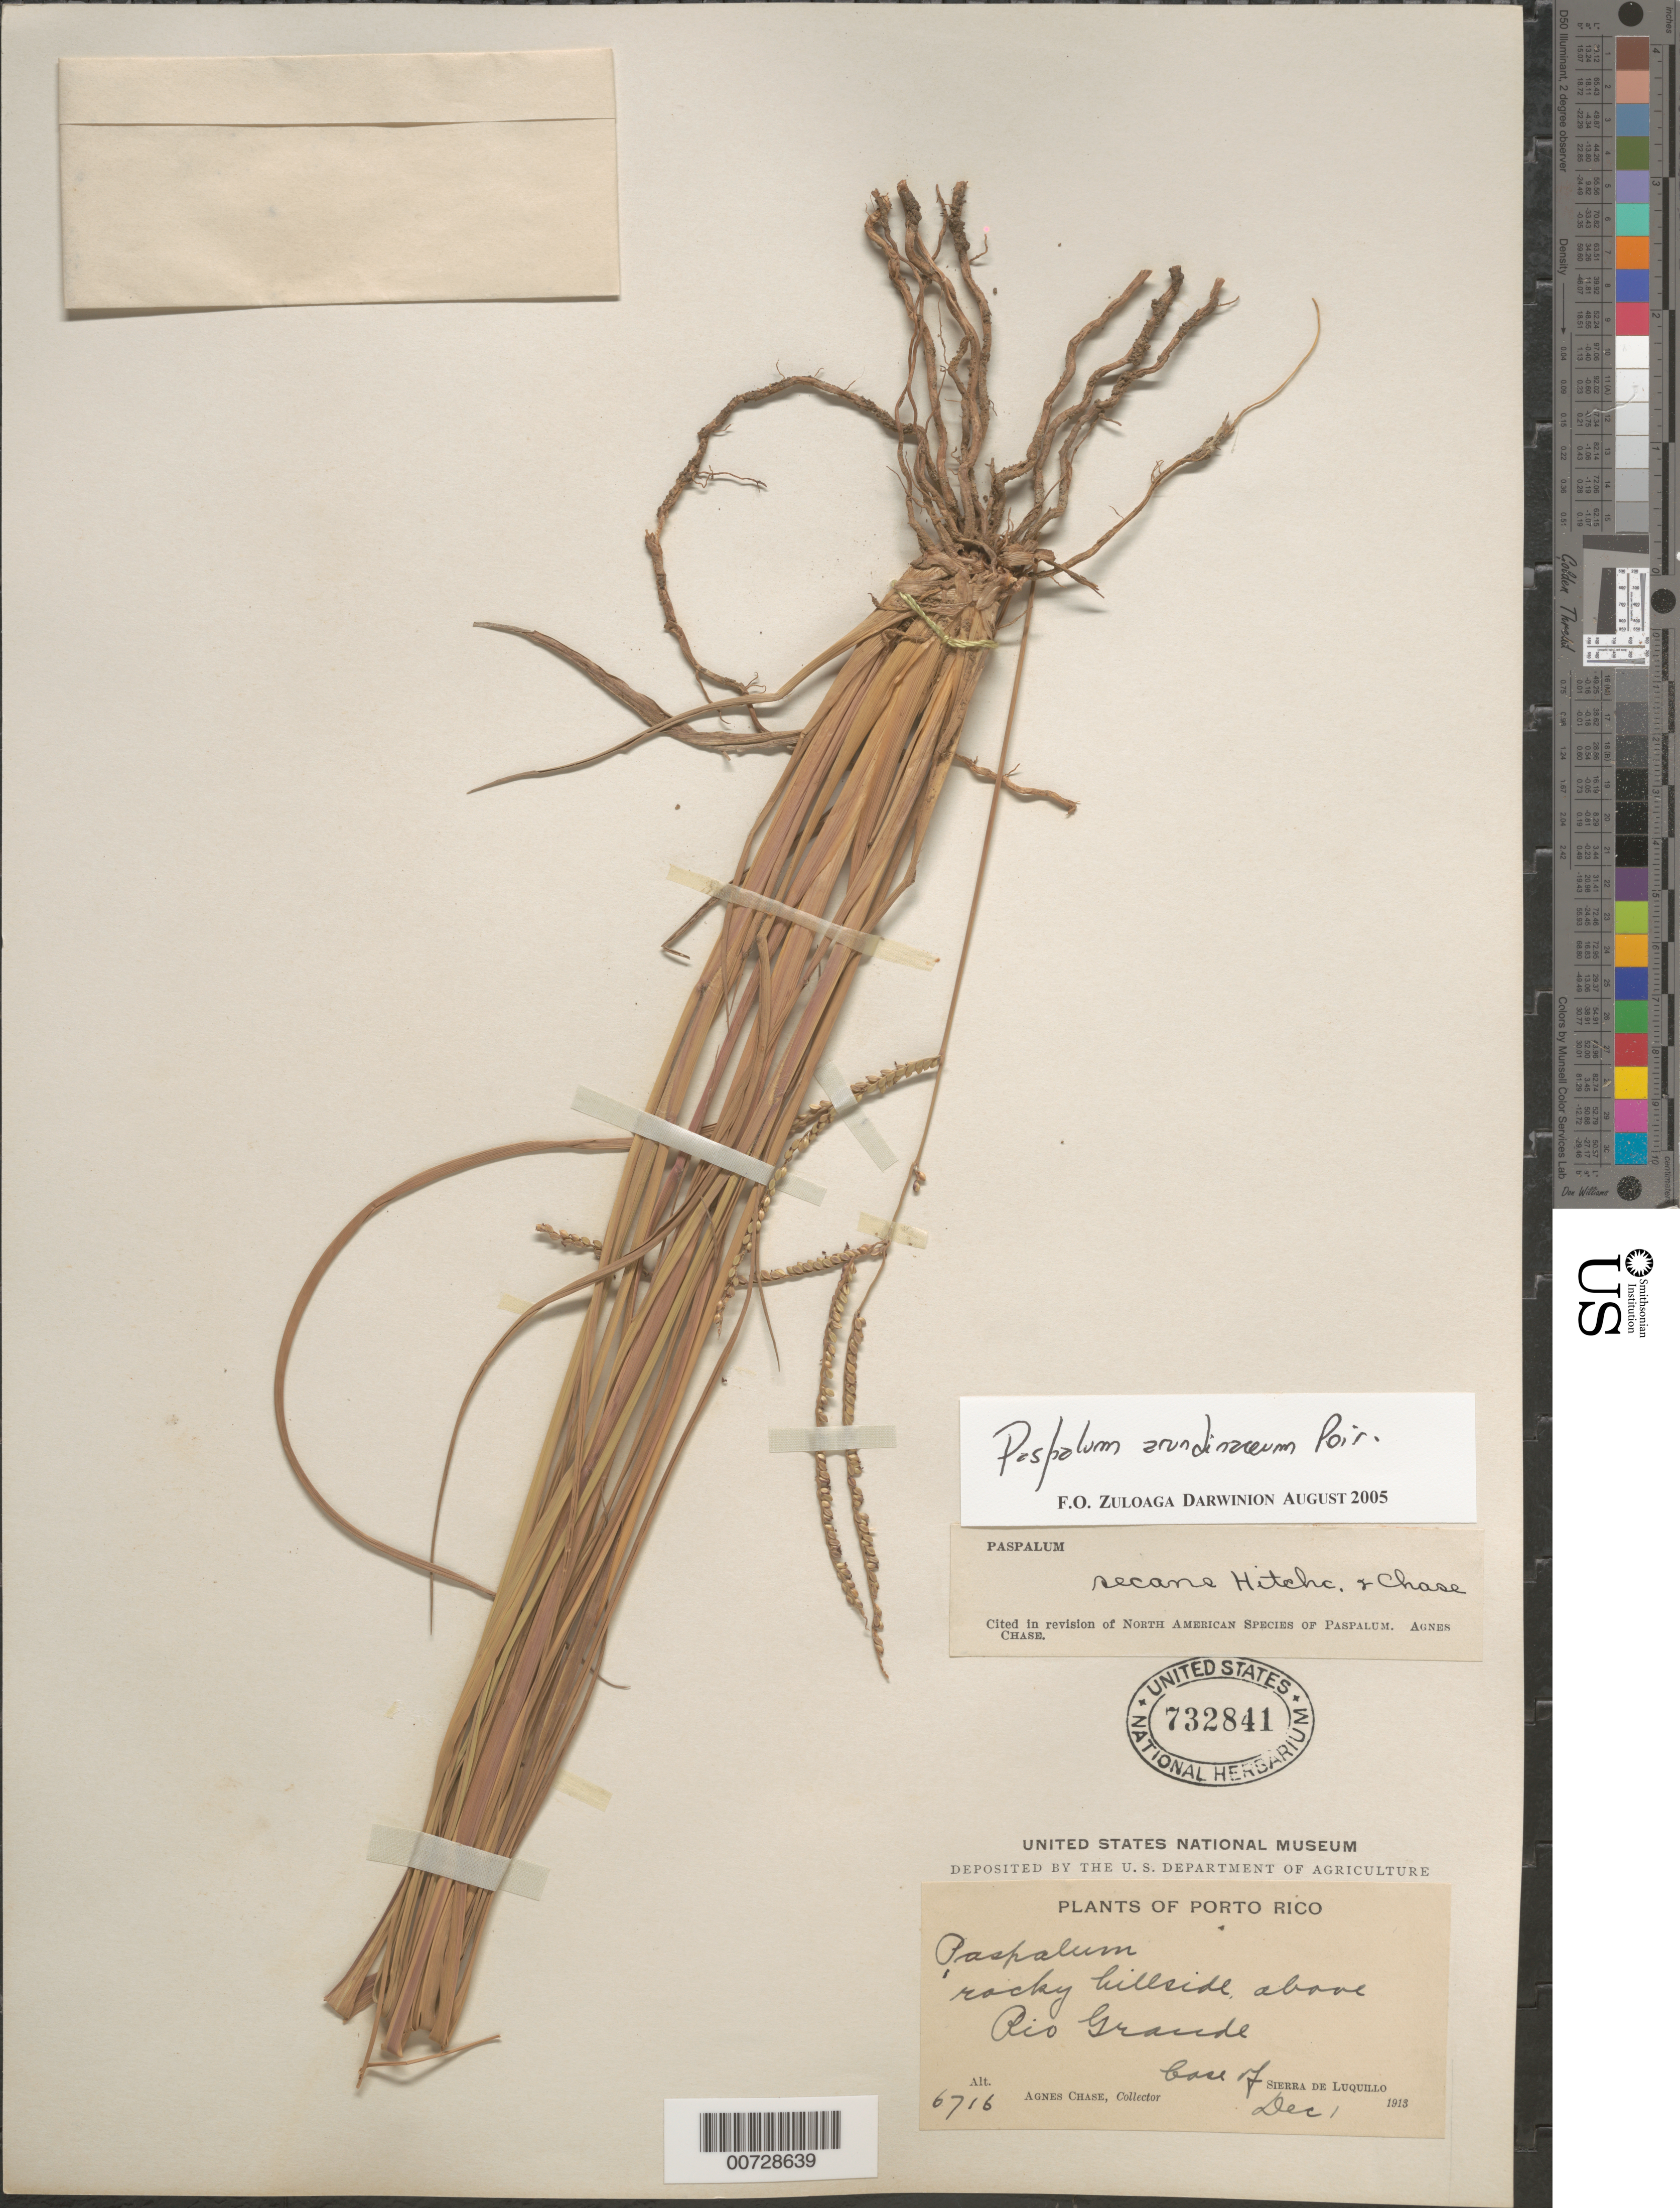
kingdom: Plantae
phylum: Tracheophyta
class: Liliopsida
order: Poales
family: Poaceae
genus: Paspalum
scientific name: Paspalum arundinaceum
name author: Poir.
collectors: A. Chase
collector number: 6716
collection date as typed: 01 Dec 1913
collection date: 1913-12-01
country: Puerto Rico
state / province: Luquillo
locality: Rio Grande, Base of Sierra de Luquillo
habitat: Rocky hillside above Rio Grande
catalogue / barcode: US 732841